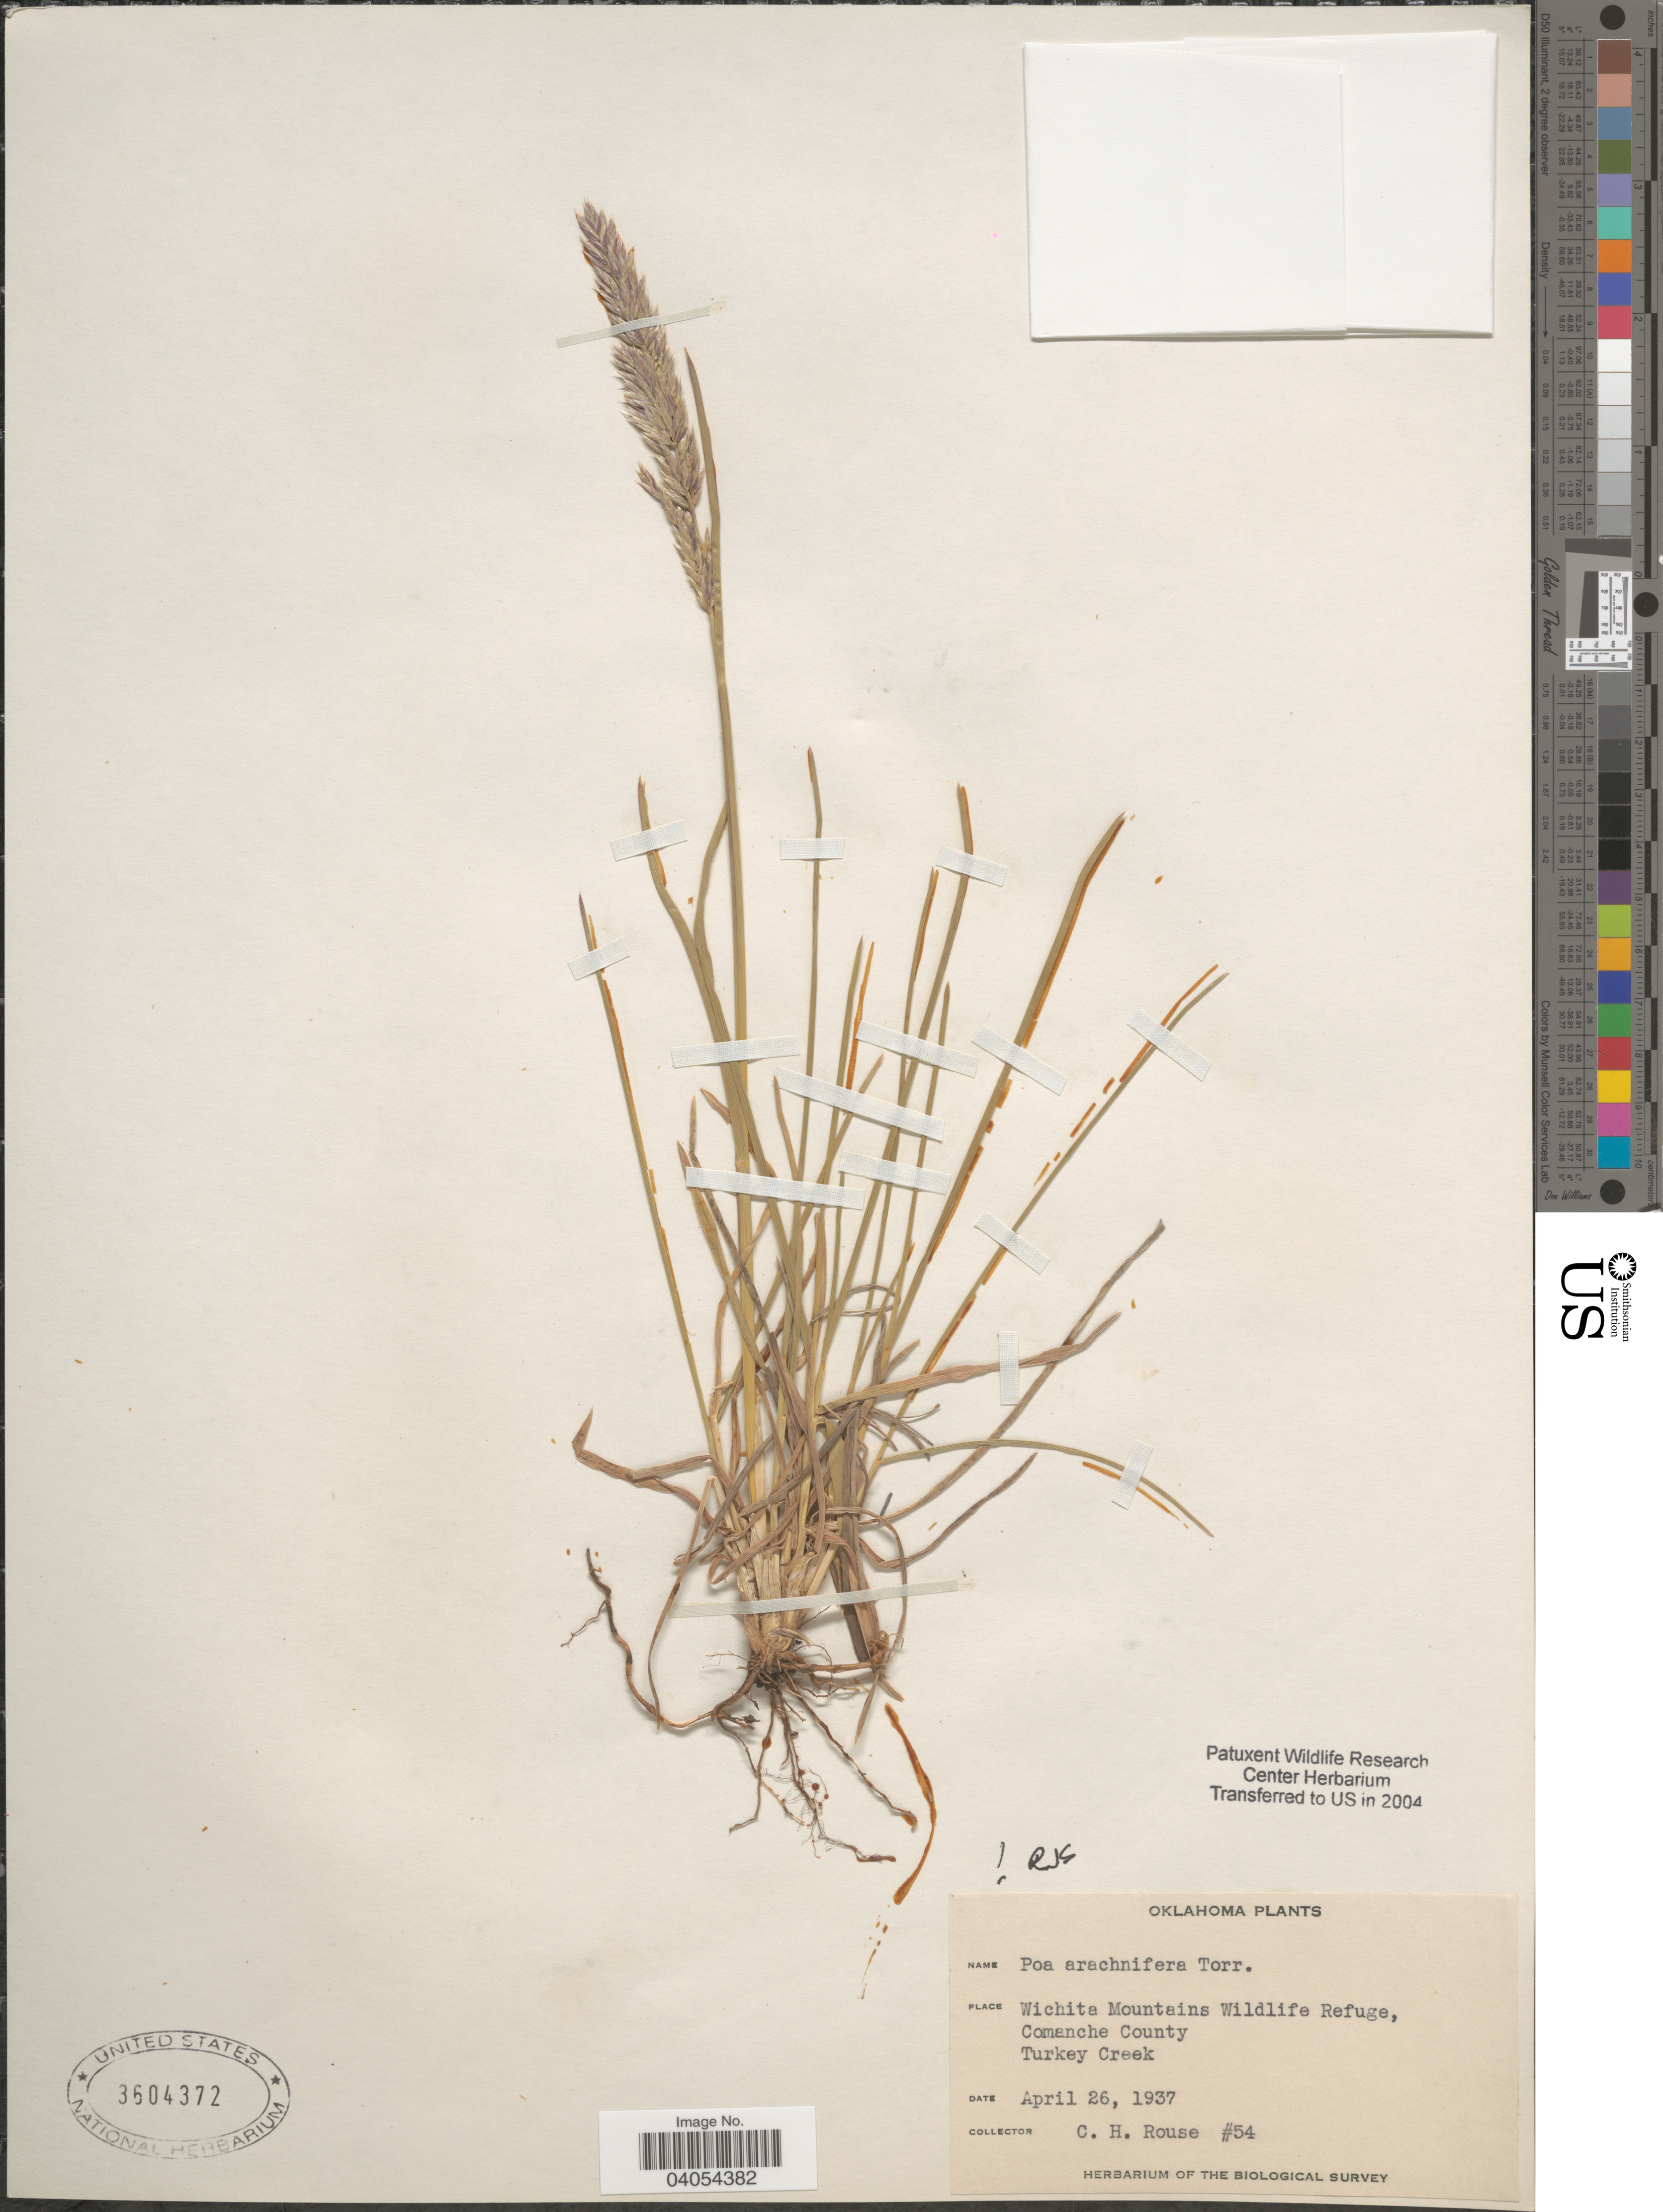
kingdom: Plantae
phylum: Tracheophyta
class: Liliopsida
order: Poales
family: Poaceae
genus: Poa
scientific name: Poa arachnifera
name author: Torr.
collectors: C. Rouse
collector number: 54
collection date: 1937-04-26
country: United States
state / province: Oklahoma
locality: Wichita Mountains Wildlife Refuge, Comanche County. Turkey Creek.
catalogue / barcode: US 3604372